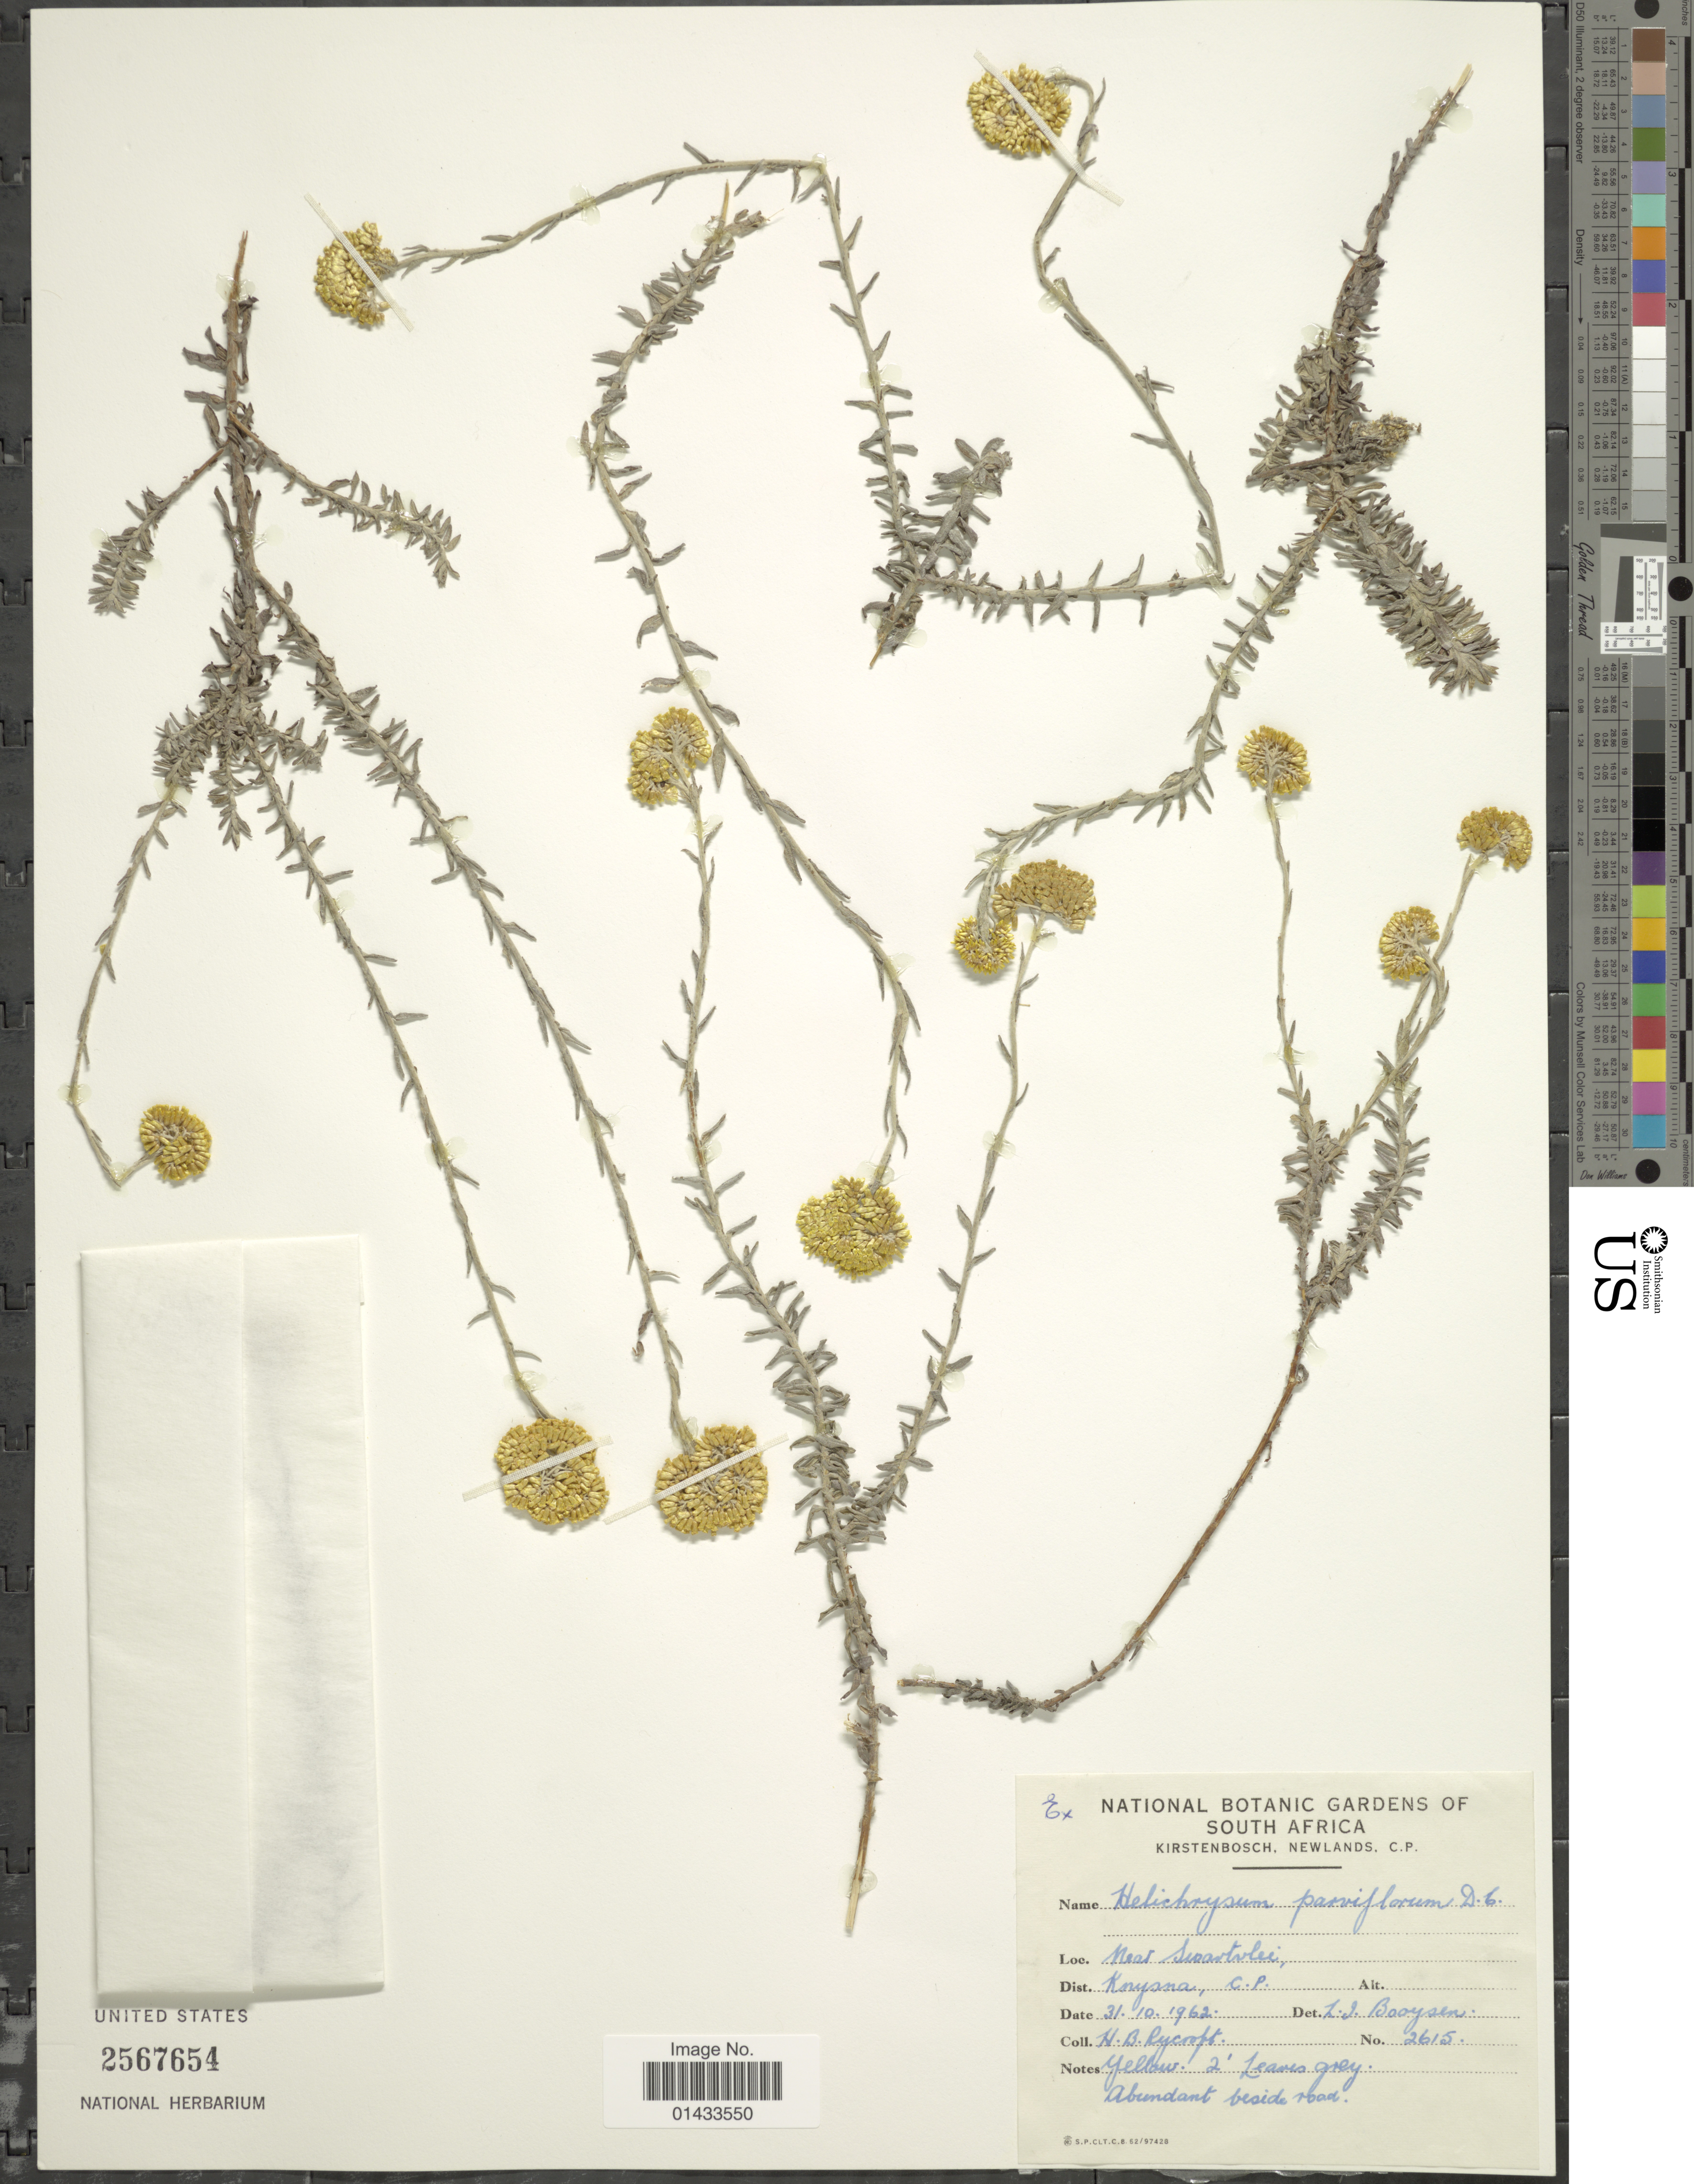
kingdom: Plantae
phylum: Tracheophyta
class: Magnoliopsida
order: Asterales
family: Asteraceae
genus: Helichrysum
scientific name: Helichrysum parviflorum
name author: (Lam.) DC.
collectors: H. Rycroft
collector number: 2615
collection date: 1962-10-31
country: South Africa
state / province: Western Cape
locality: Near Swartvlei, Dist. Korysna, C. P.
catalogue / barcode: US 2567654